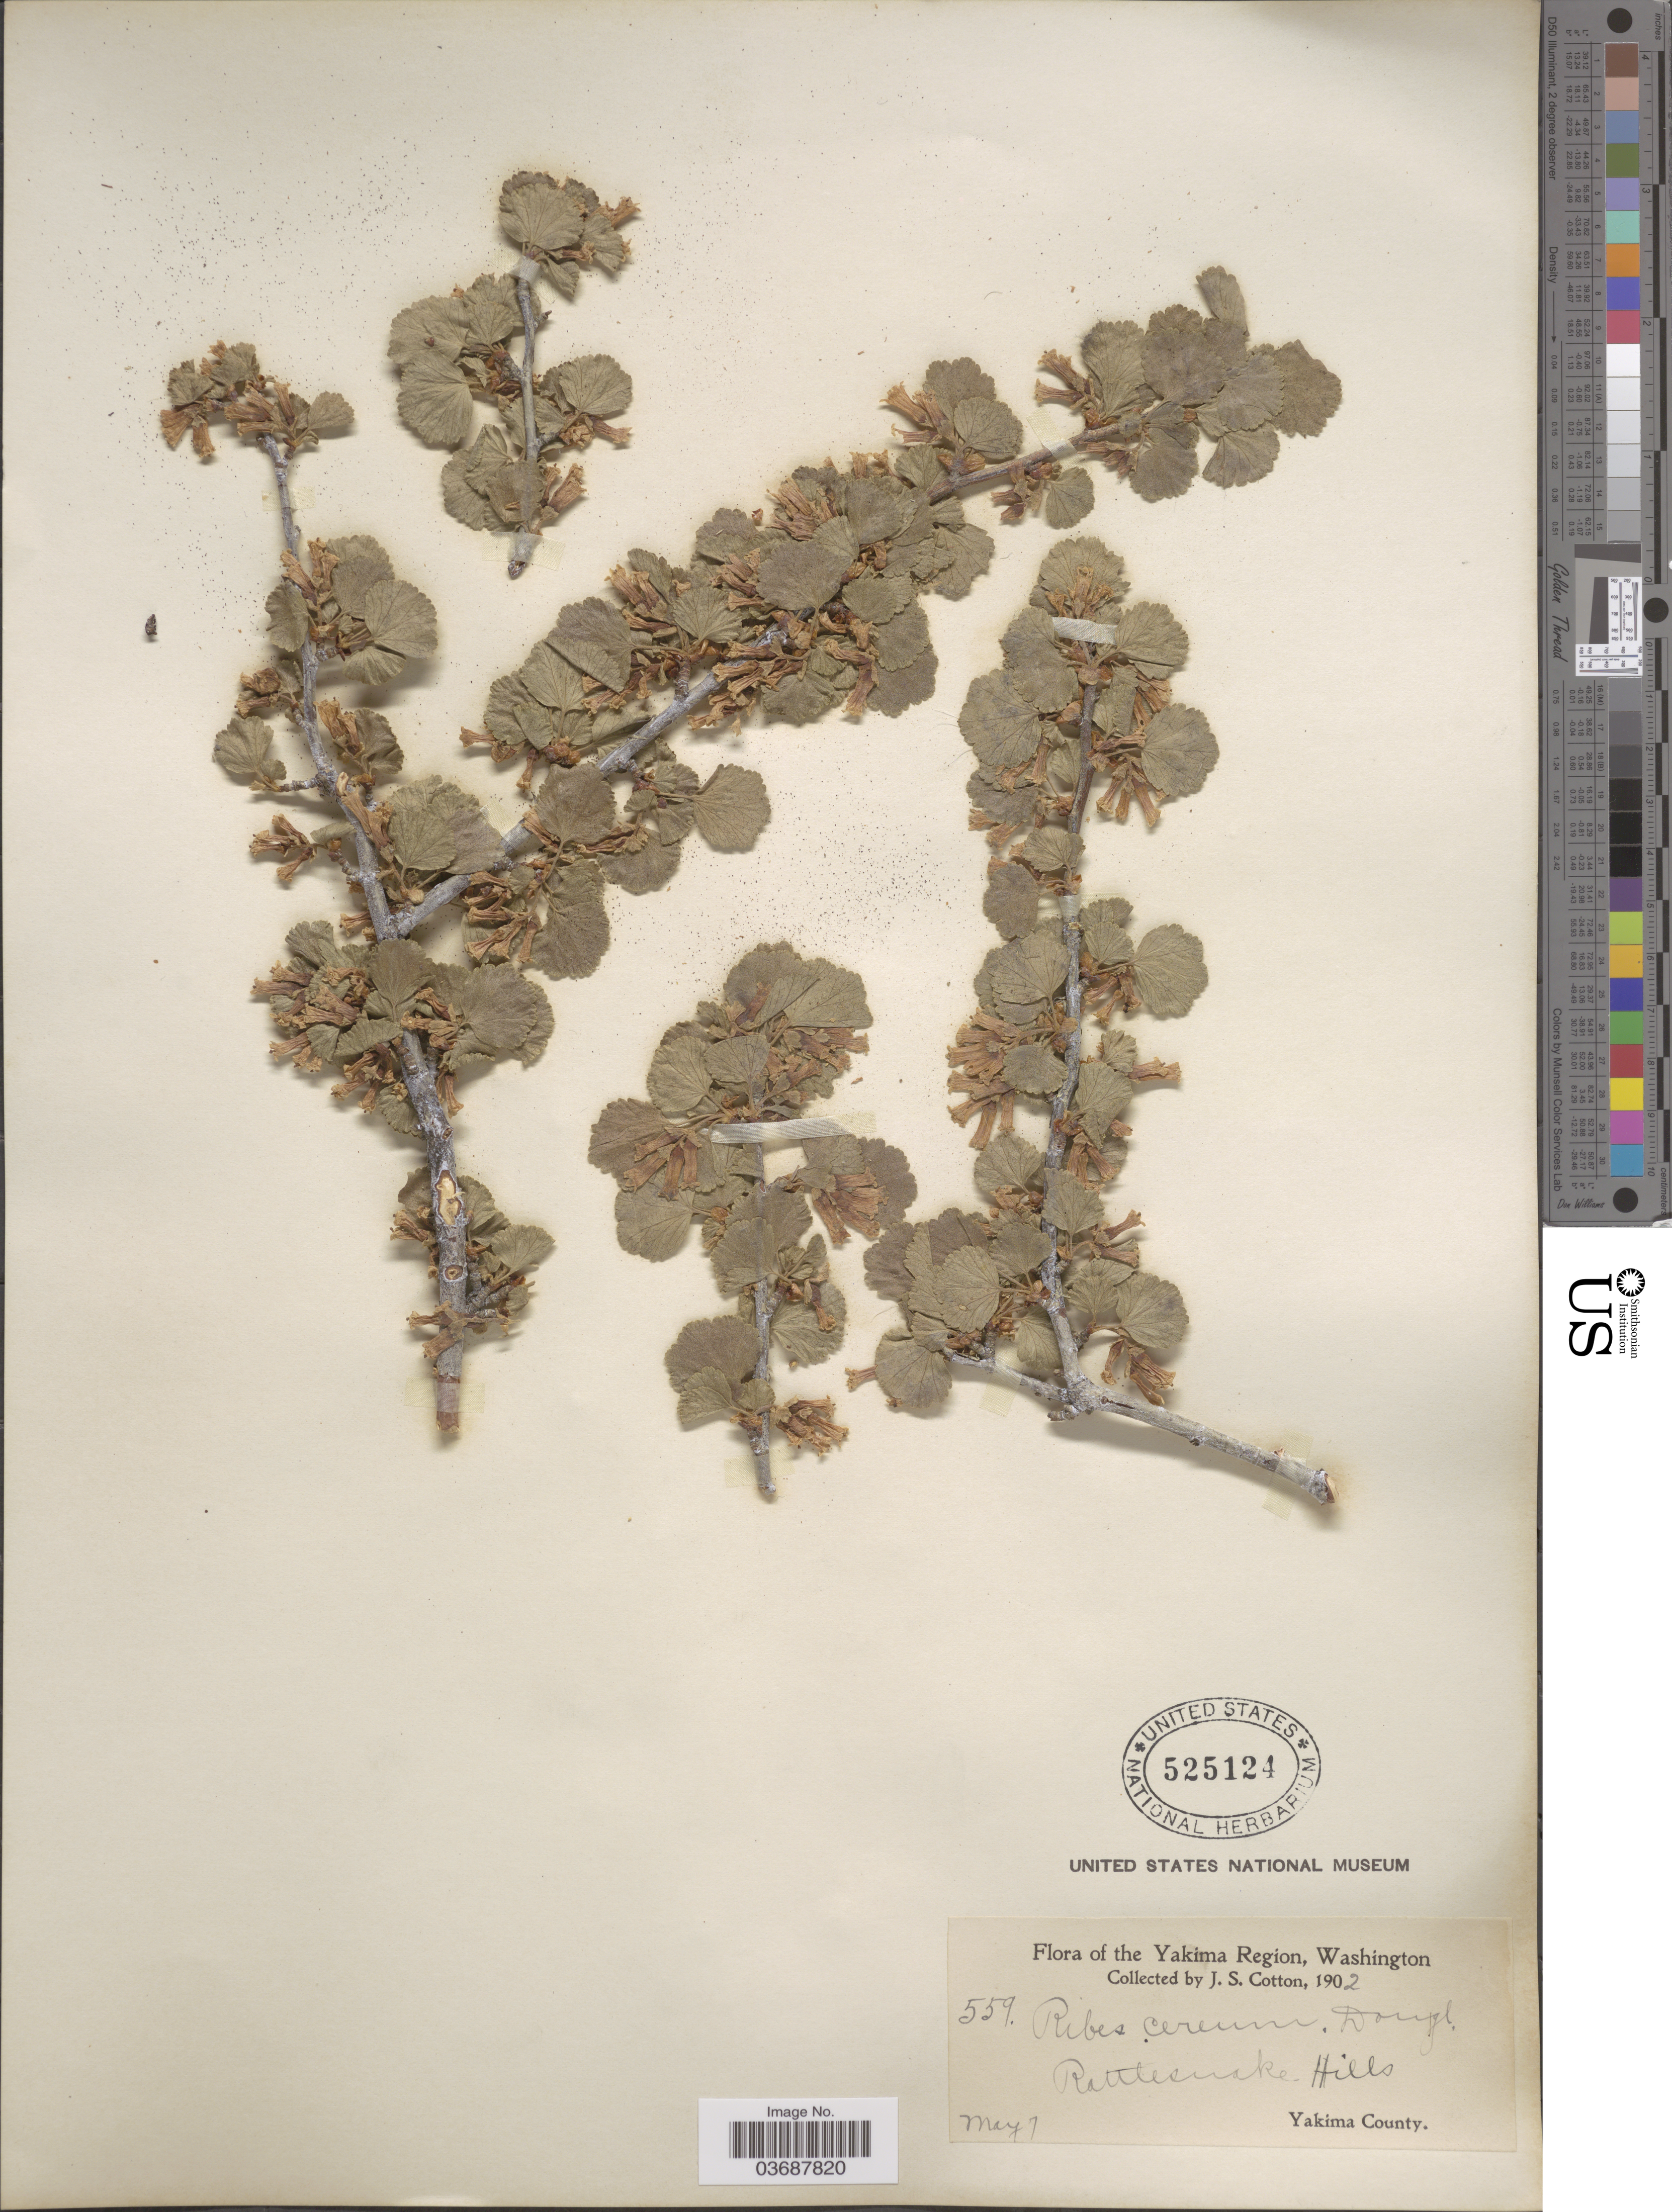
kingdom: Plantae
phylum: Tracheophyta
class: Magnoliopsida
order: Saxifragales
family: Grossulariaceae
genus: Ribes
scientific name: Ribes inebrians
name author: Lindl.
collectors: J. S. Cotton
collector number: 559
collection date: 1902-05-07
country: United States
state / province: Washington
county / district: Yakima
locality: The Yakima Region. Rattlesnake Hills. Yakima County.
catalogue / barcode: US 525124